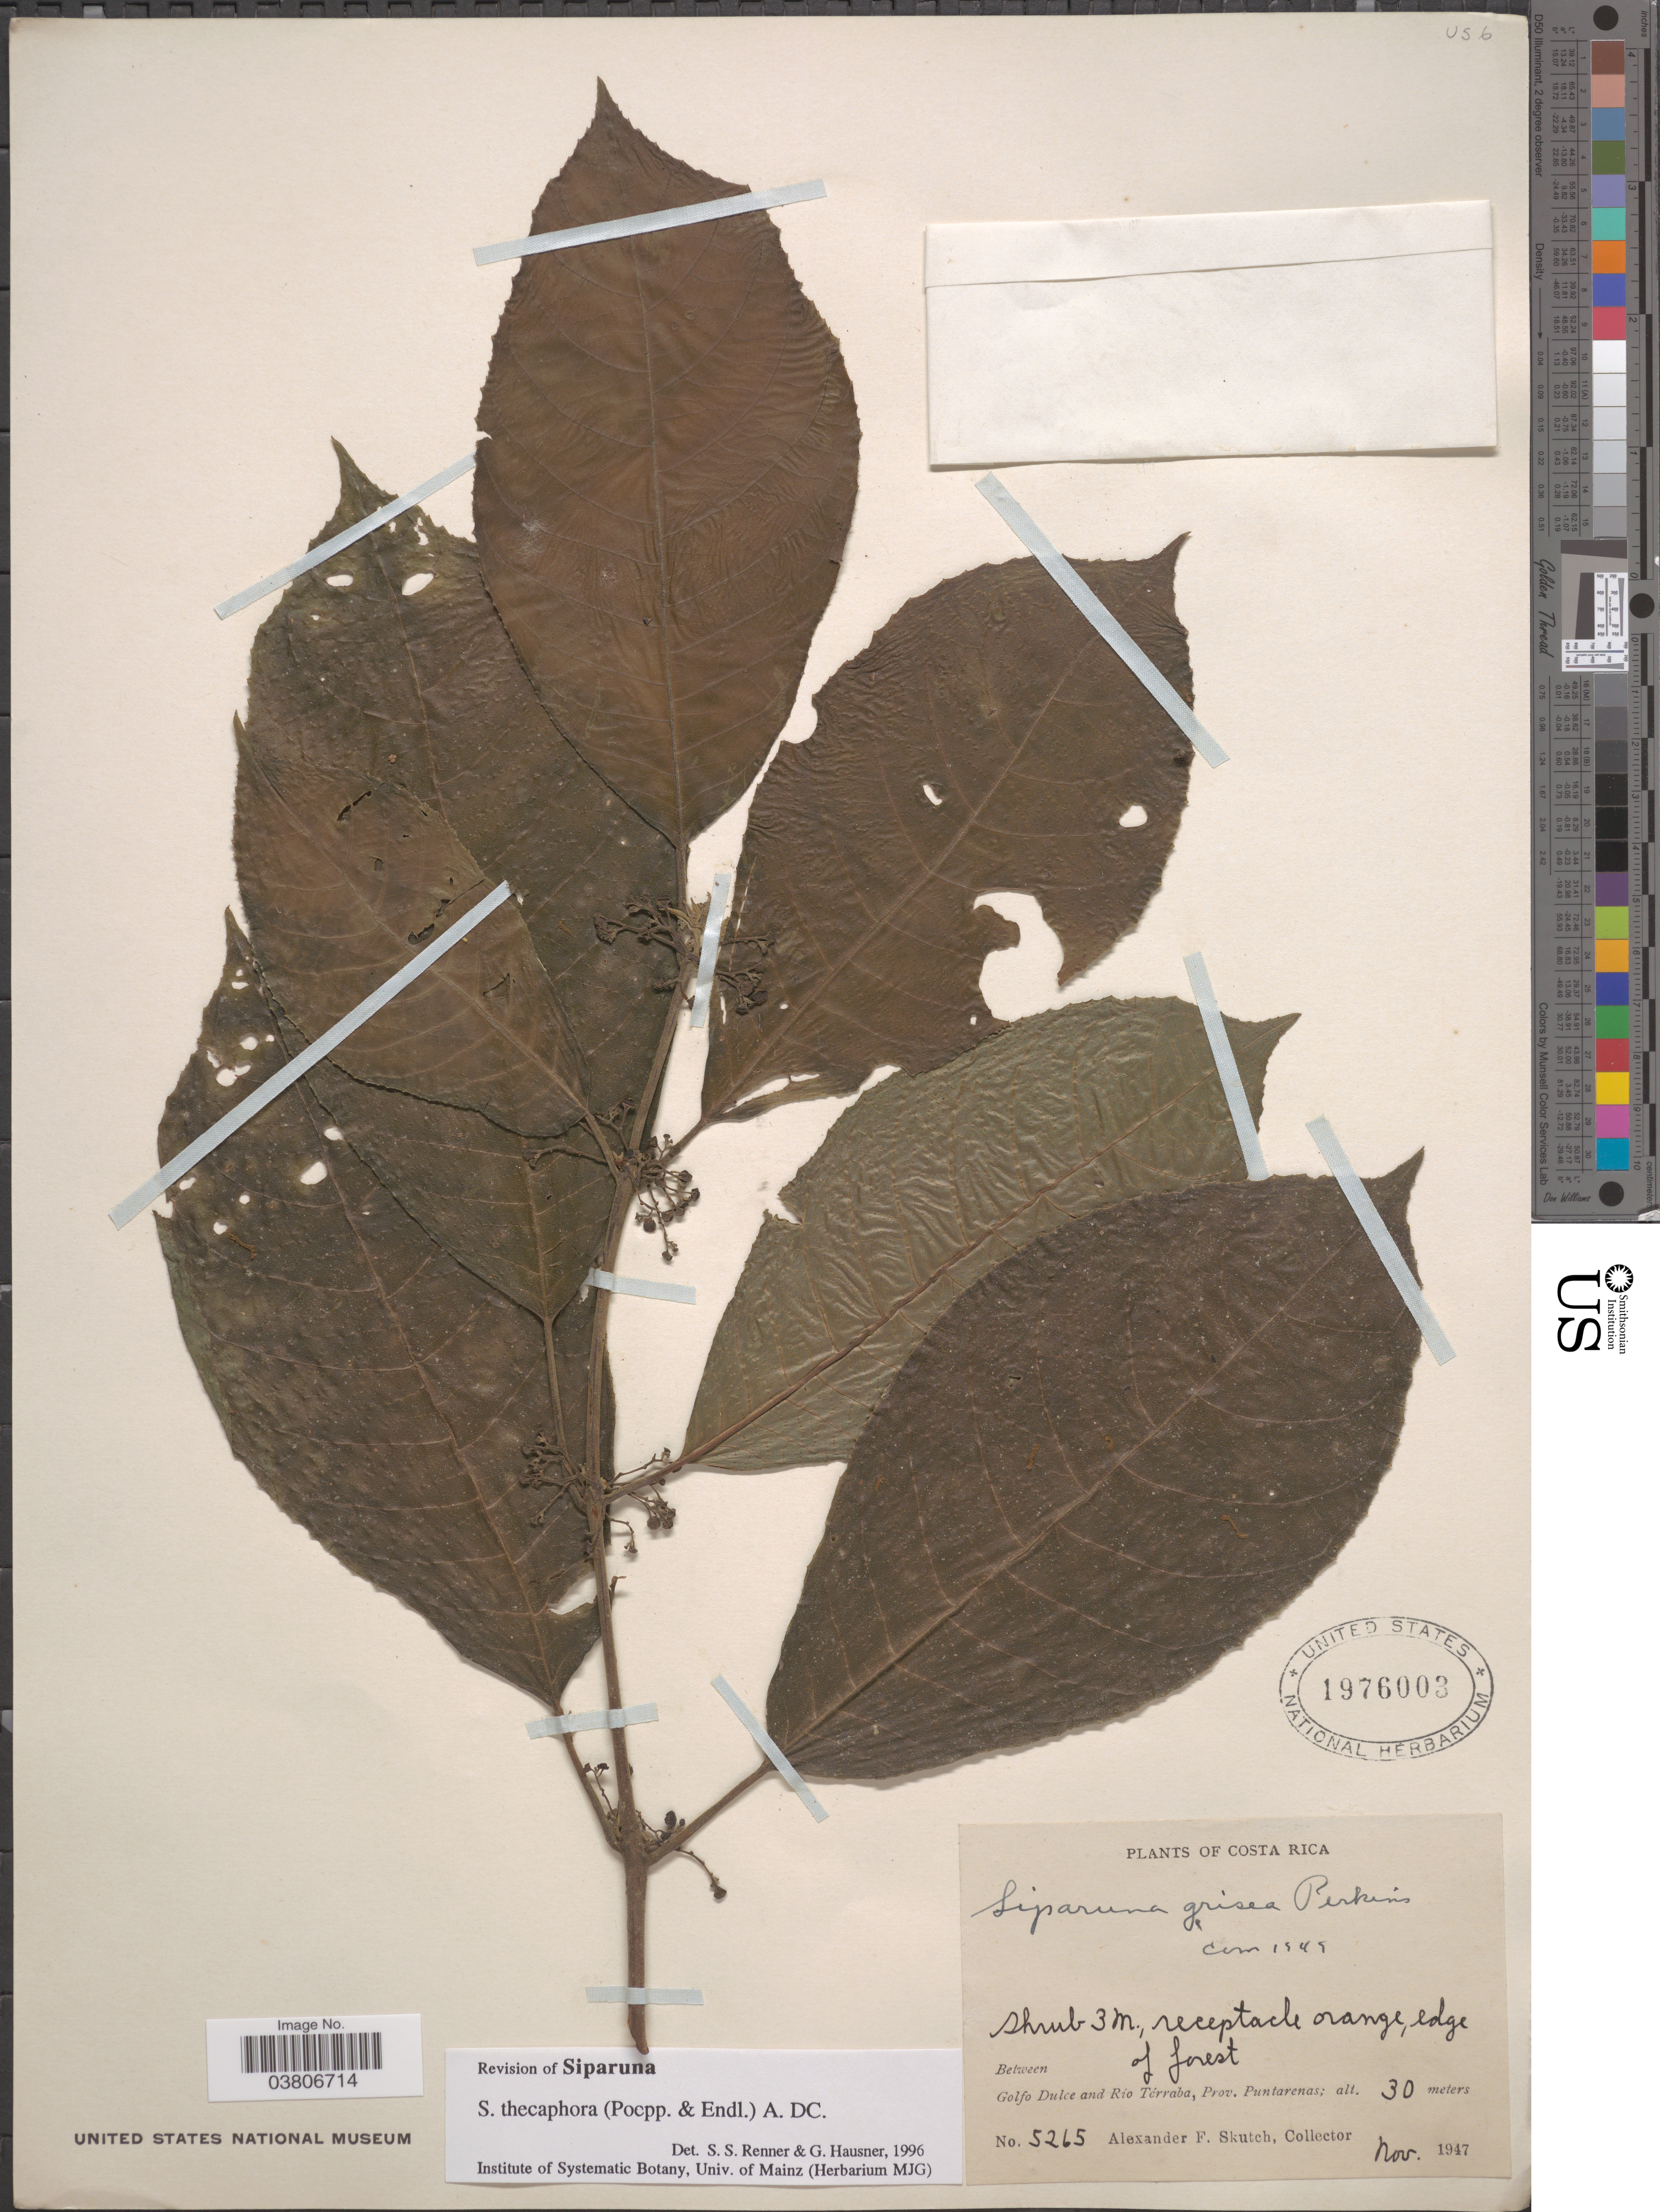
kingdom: Plantae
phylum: Tracheophyta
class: Magnoliopsida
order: Laurales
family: Siparunaceae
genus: Siparuna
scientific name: Siparuna thecaphora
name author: (Poepp. & Endl.) A. DC.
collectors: A. F. Skutch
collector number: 5265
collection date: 1947-11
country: Costa Rica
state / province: Puntarenas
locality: Between Golfo Dulce and Río Térraba.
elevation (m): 30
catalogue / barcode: US 1976003